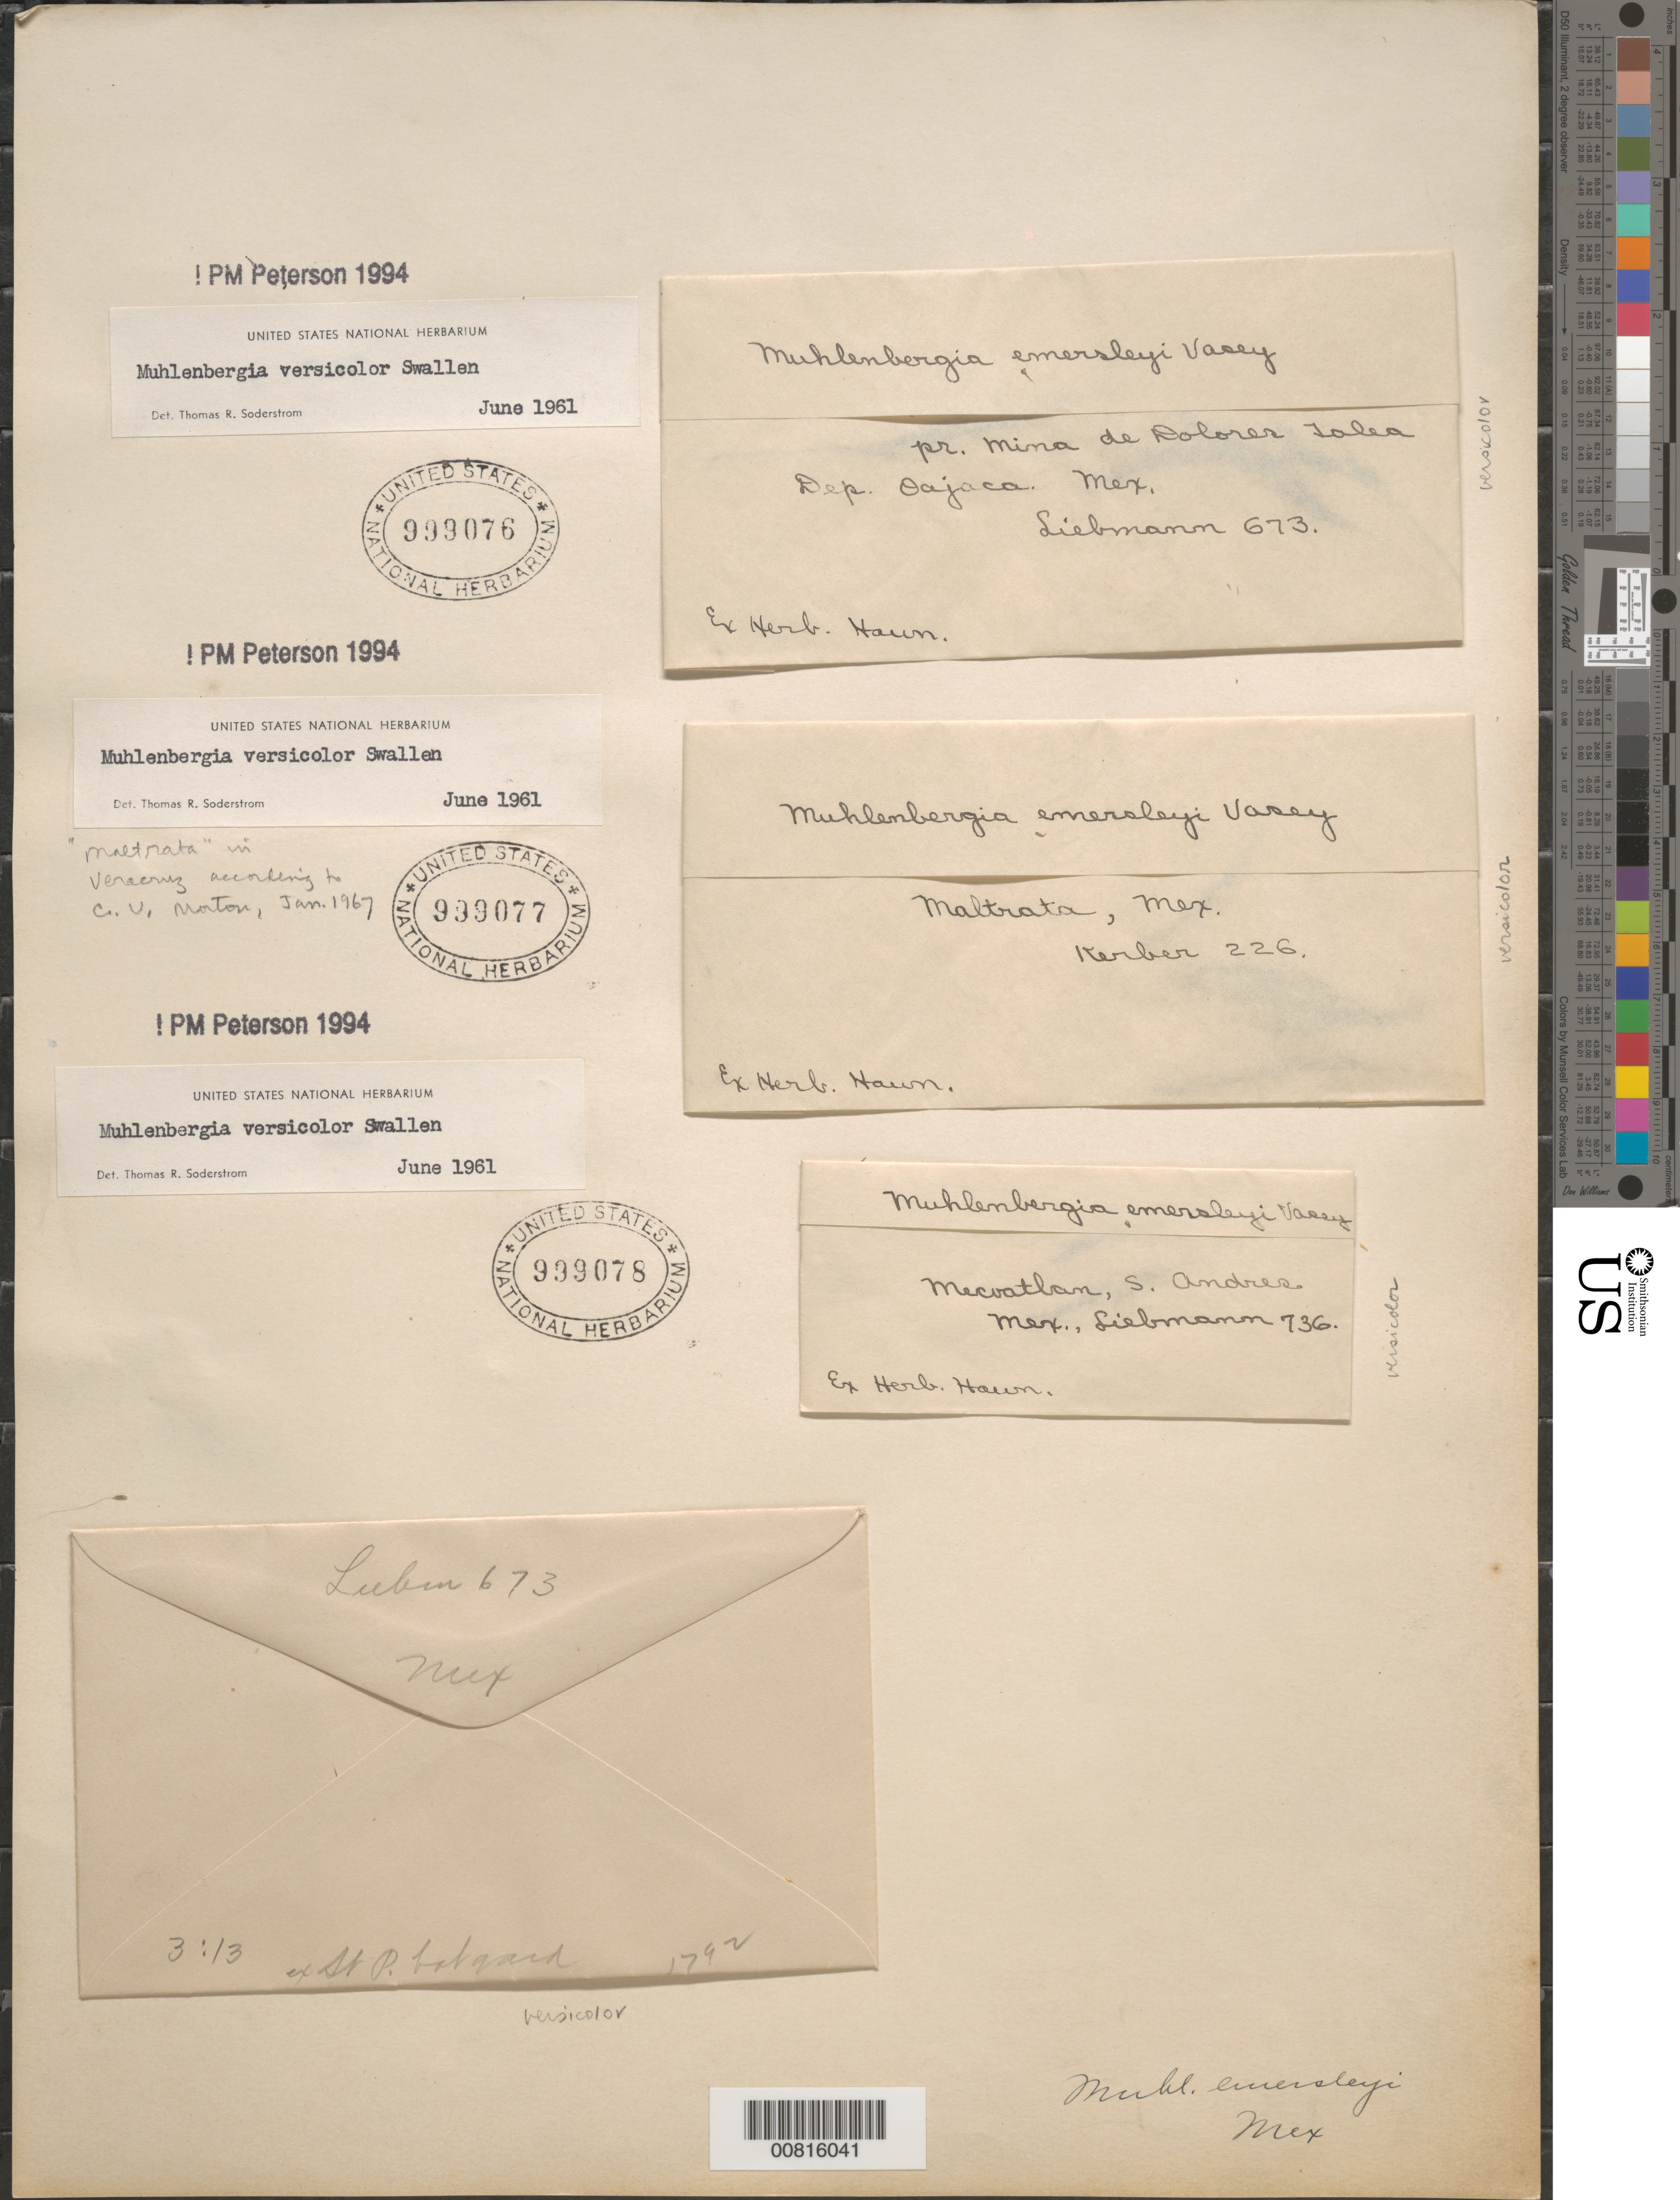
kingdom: Plantae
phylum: Tracheophyta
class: Liliopsida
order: Poales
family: Poaceae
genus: Muhlenbergia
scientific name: Muhlenbergia versicolor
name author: Swallen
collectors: F. M. Liebmann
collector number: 673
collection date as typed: Oct 1842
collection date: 1842-10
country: Mexico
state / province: Oaxaca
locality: Mina de Dolores, Dept. of Oax.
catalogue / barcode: US 999076